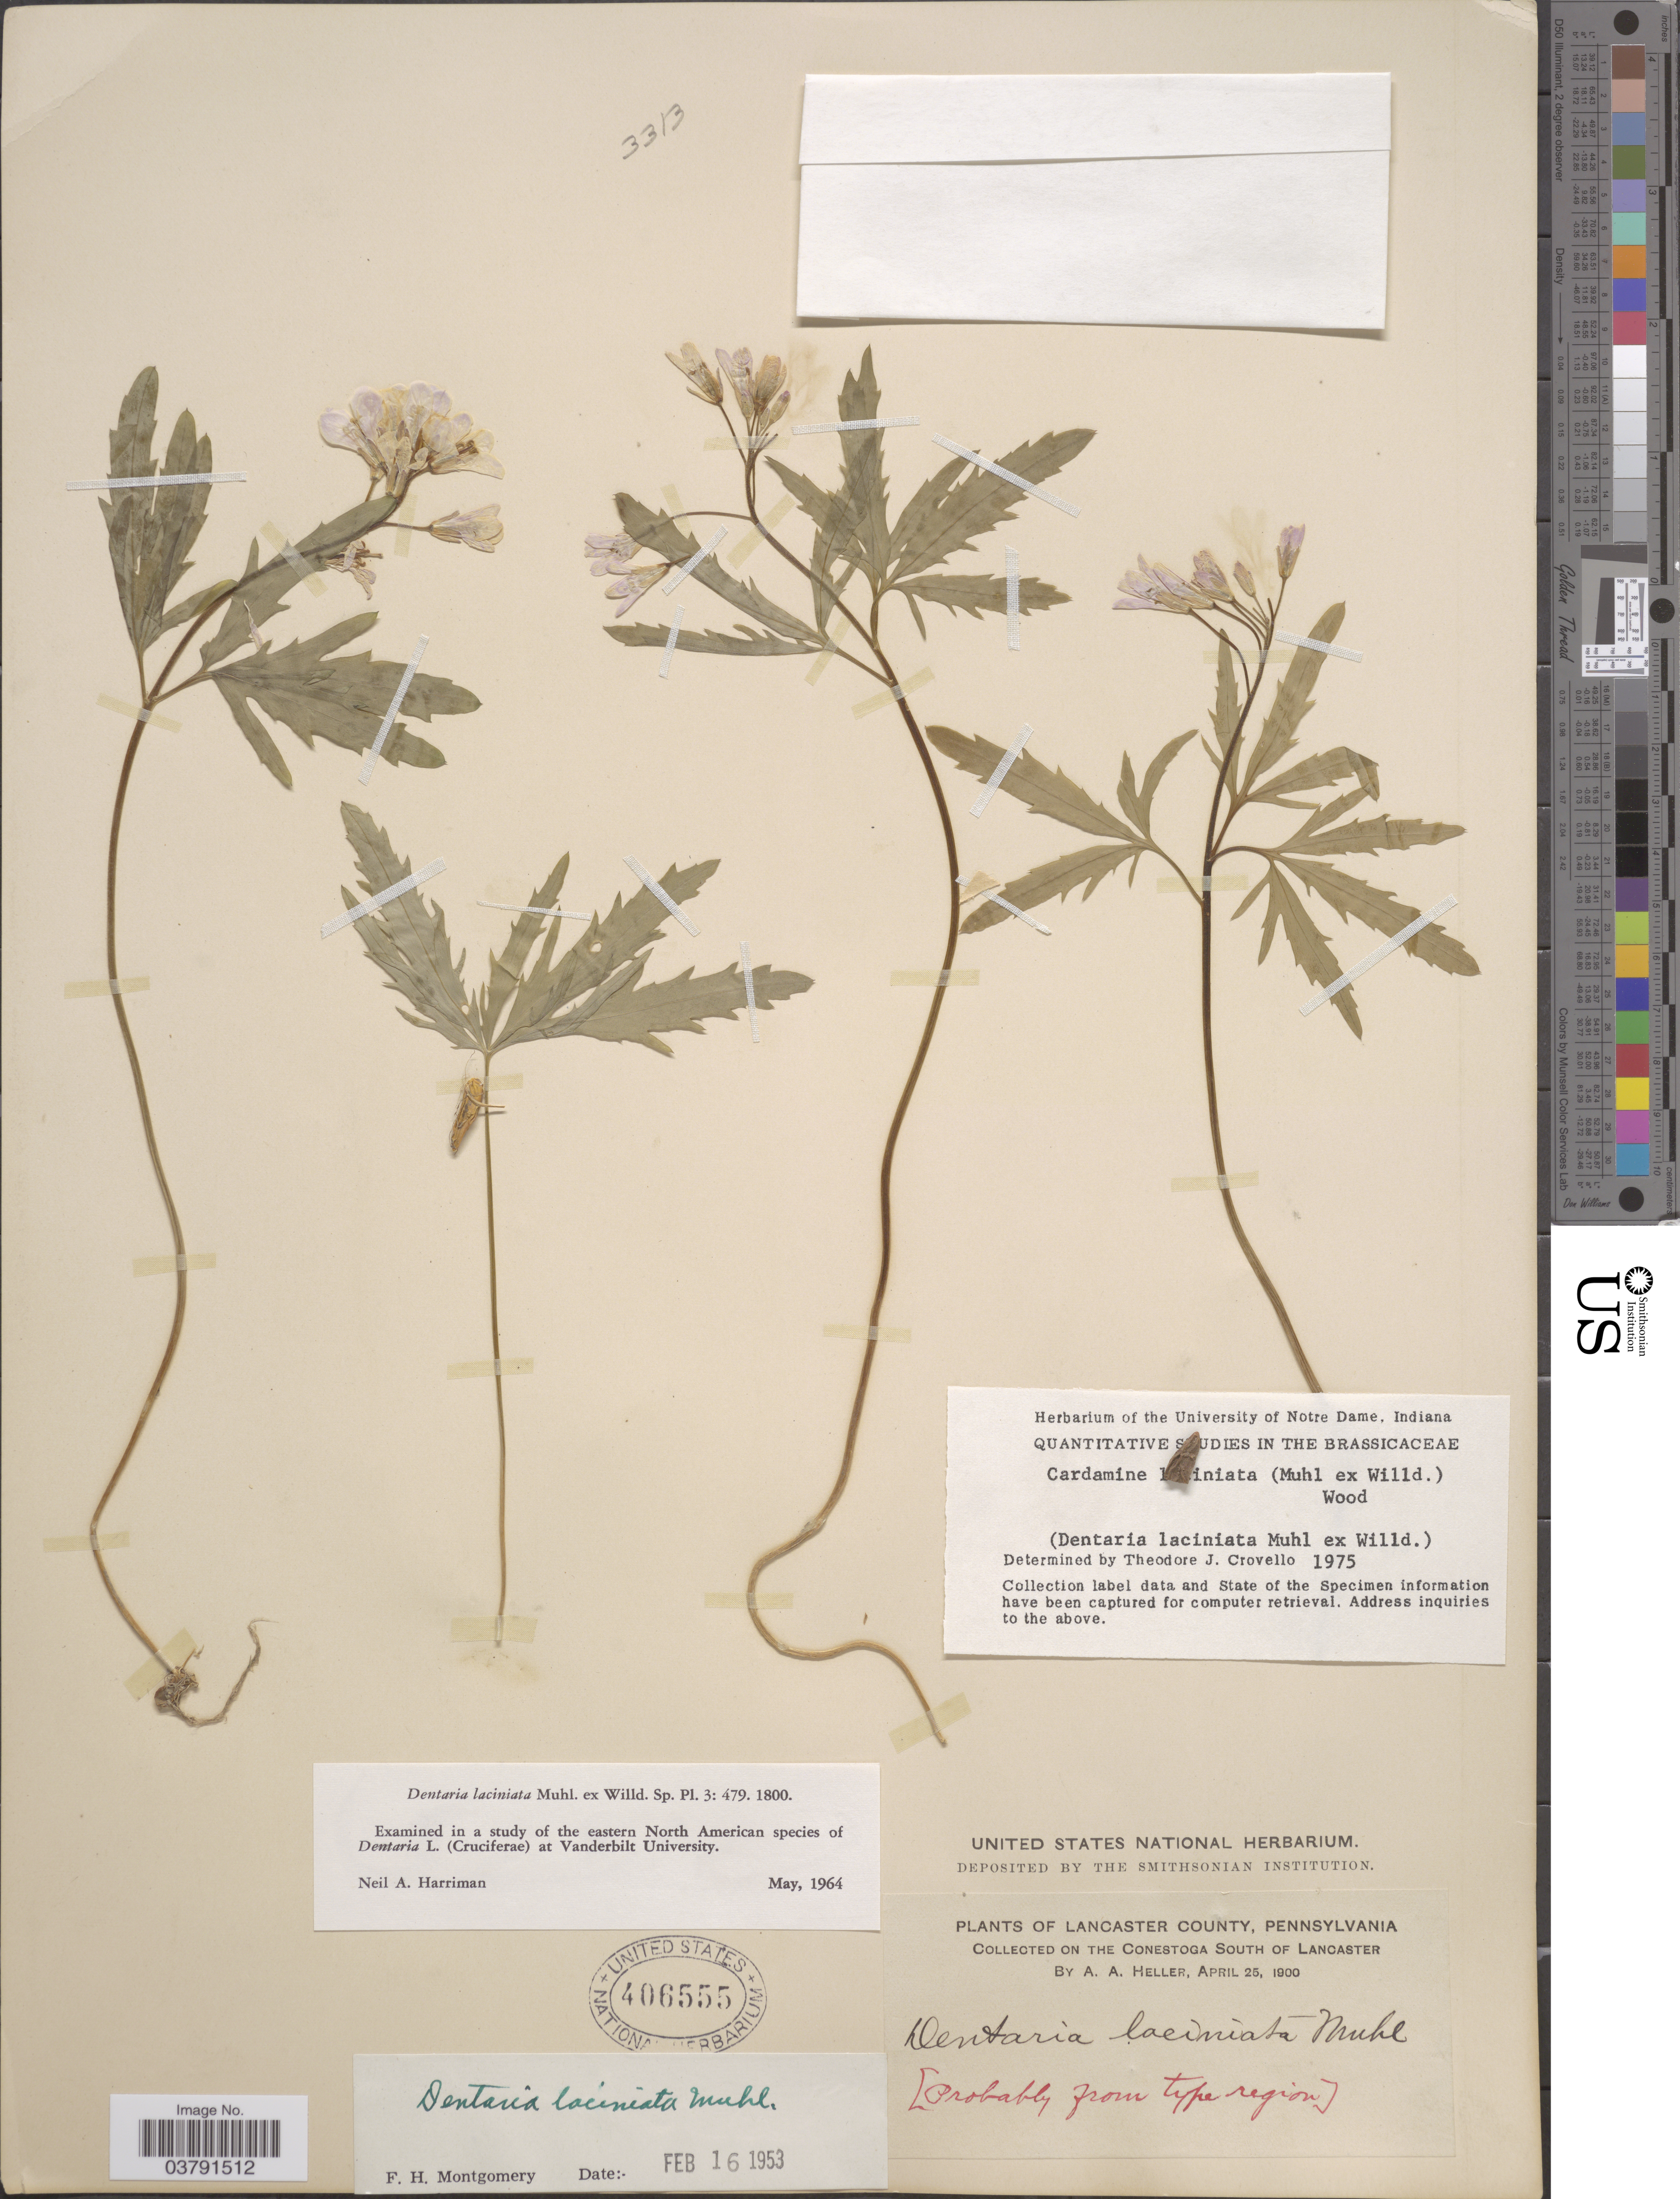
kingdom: Plantae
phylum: Tracheophyta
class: Magnoliopsida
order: Brassicales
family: Brassicaceae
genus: Dentaria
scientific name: Dentaria laciniata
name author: Muhl.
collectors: A. A. Heller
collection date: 1900-04-25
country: United States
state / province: Pennsylvania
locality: Lancaster County. On The Conestoga South of Lancaster.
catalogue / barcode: US 406555